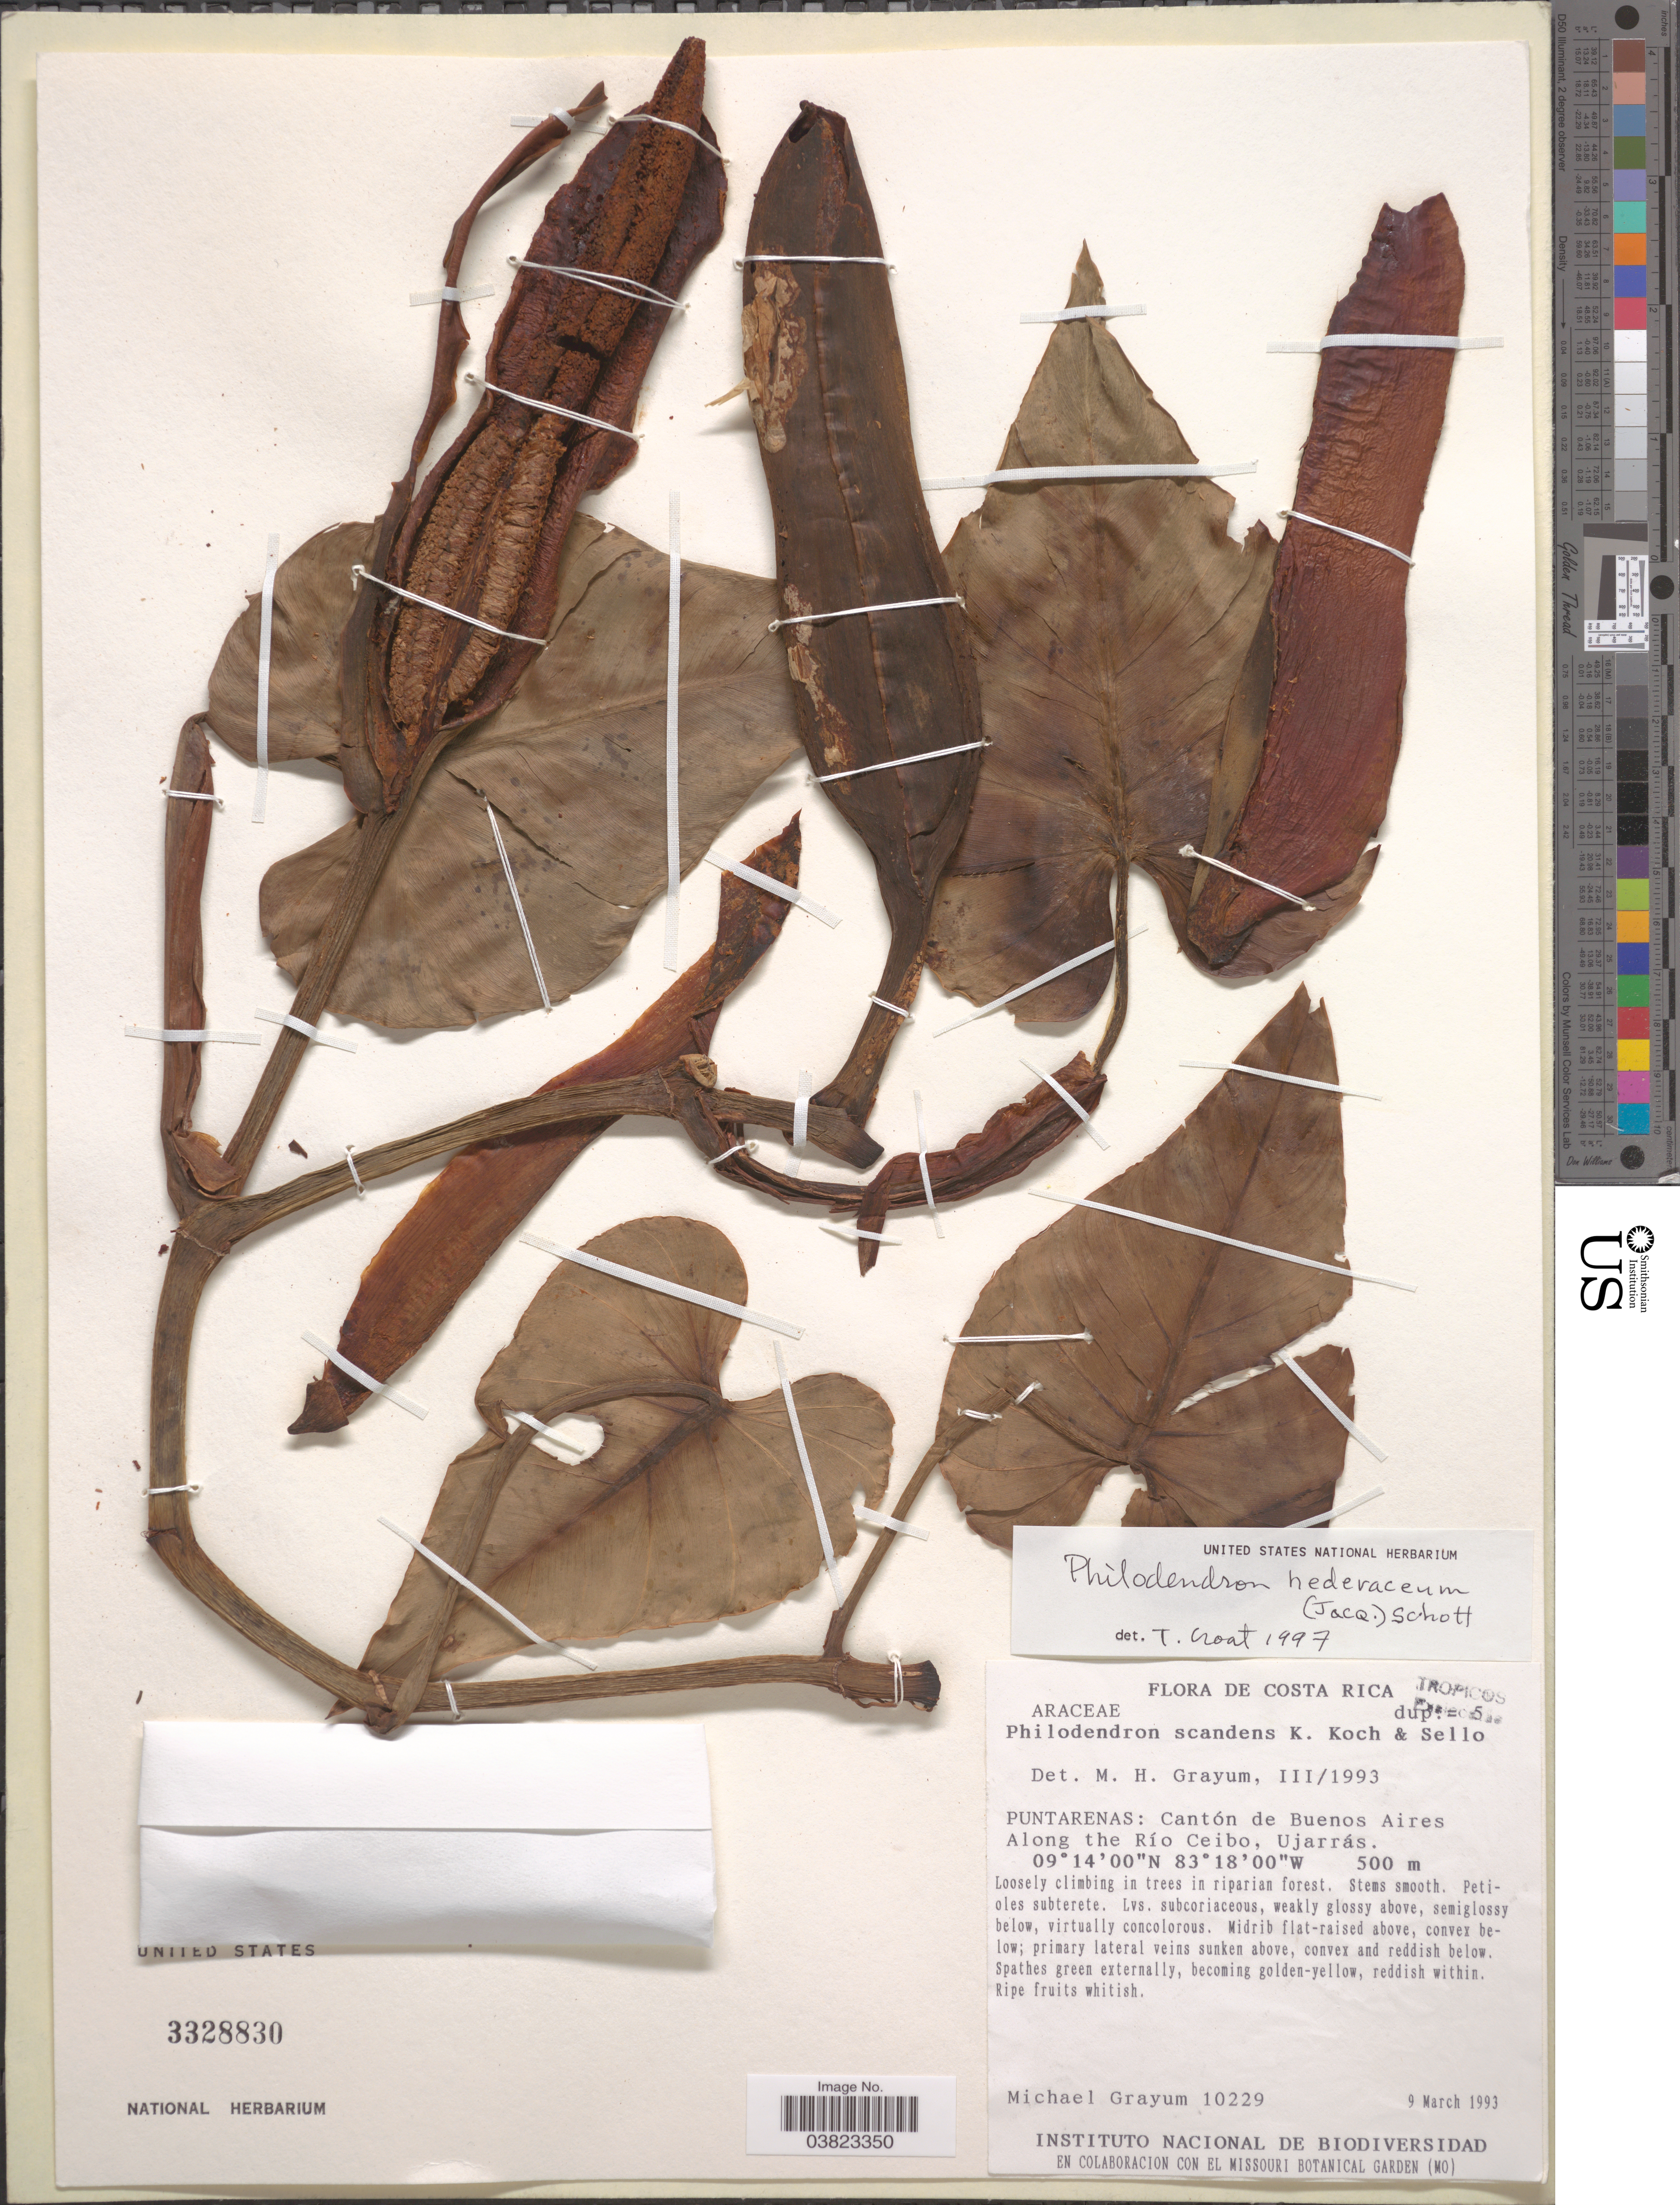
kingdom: Plantae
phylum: Tracheophyta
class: Liliopsida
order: Alismatales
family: Araceae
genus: Philodendron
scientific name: Philodendron hederaceum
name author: (Jacq.) Schott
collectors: M. H. Grayum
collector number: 10229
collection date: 1993-03-09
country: Costa Rica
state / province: Puntarenas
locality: Cantón de Buenos Aires. Along the Río Ceibo, Ujarrás.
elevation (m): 500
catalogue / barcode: US 3328830